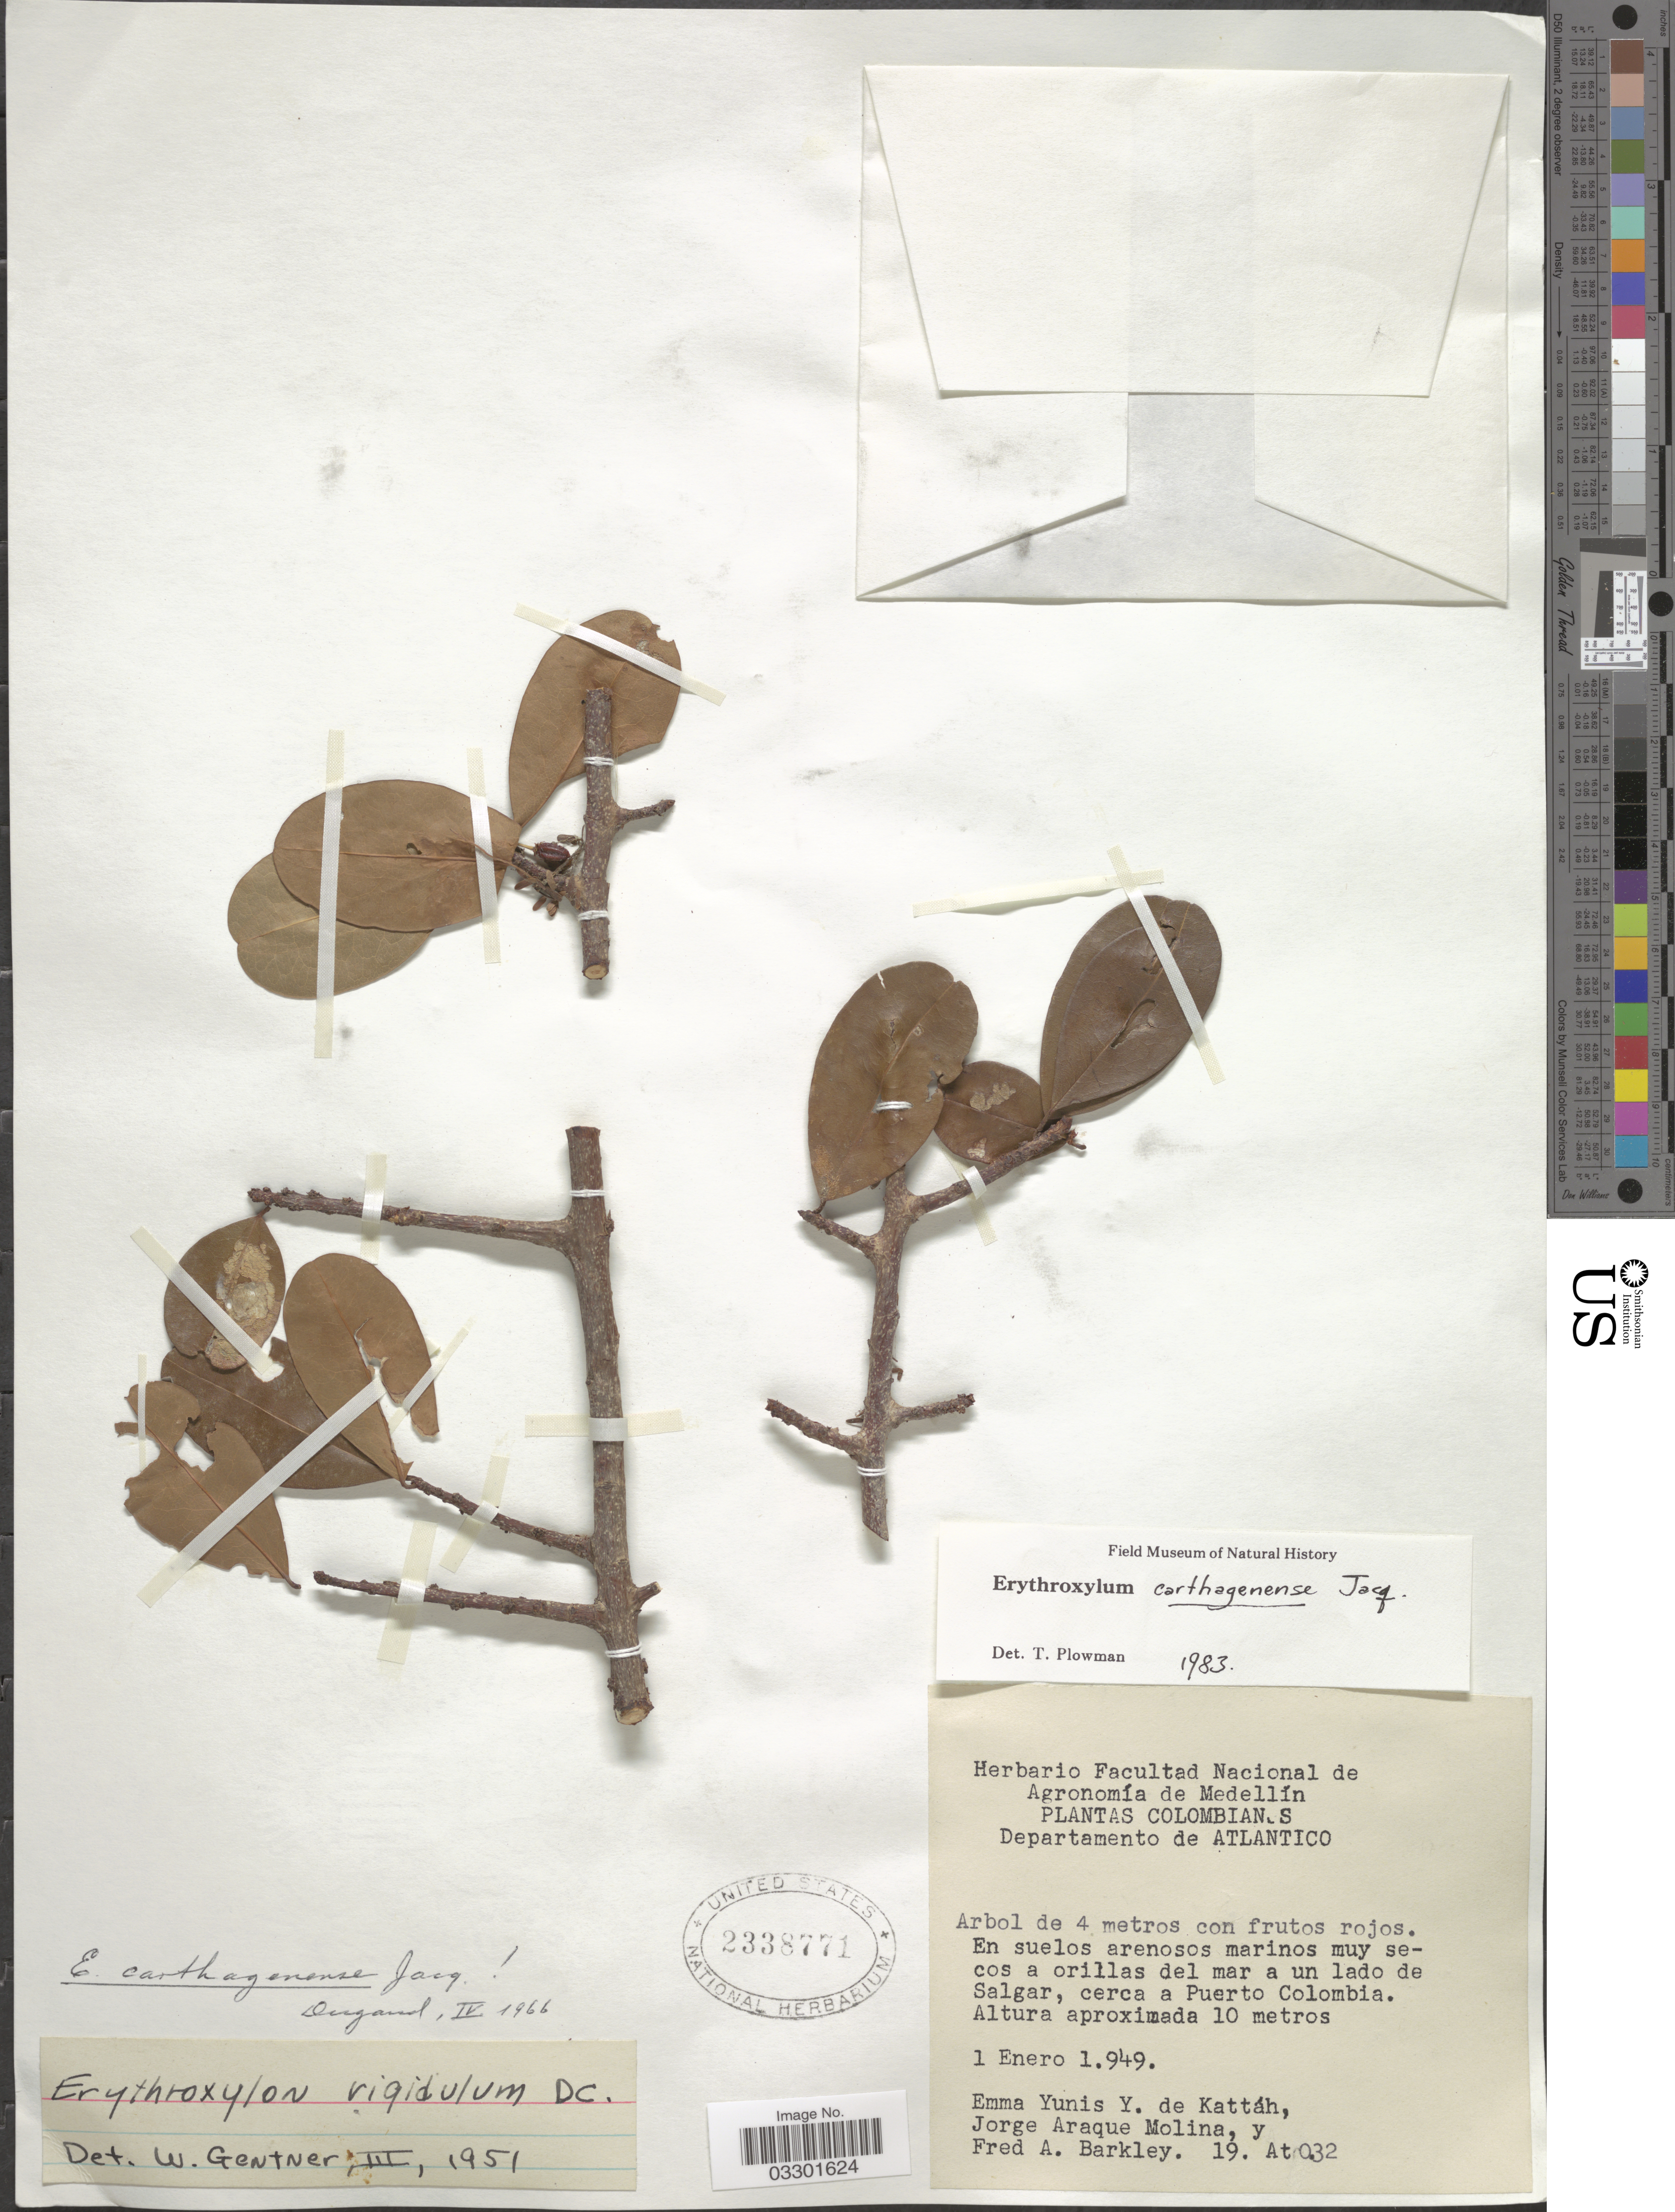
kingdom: Plantae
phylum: Tracheophyta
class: Magnoliopsida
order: Malpighiales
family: Erythroxylaceae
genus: Erythroxylum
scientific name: Erythroxylum carthagenense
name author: Jacq.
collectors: E. de Kattáh, J. Araque Molina & F. A. Barkley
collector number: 19At032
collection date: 1949-01-01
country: Colombia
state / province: Atlántico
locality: Departamento de Atlantico. En suelos arenoso marinos muy secos a orillas del mar a un lado de Salgar, cerca a Puerto Colombia.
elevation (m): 10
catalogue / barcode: US 2338771